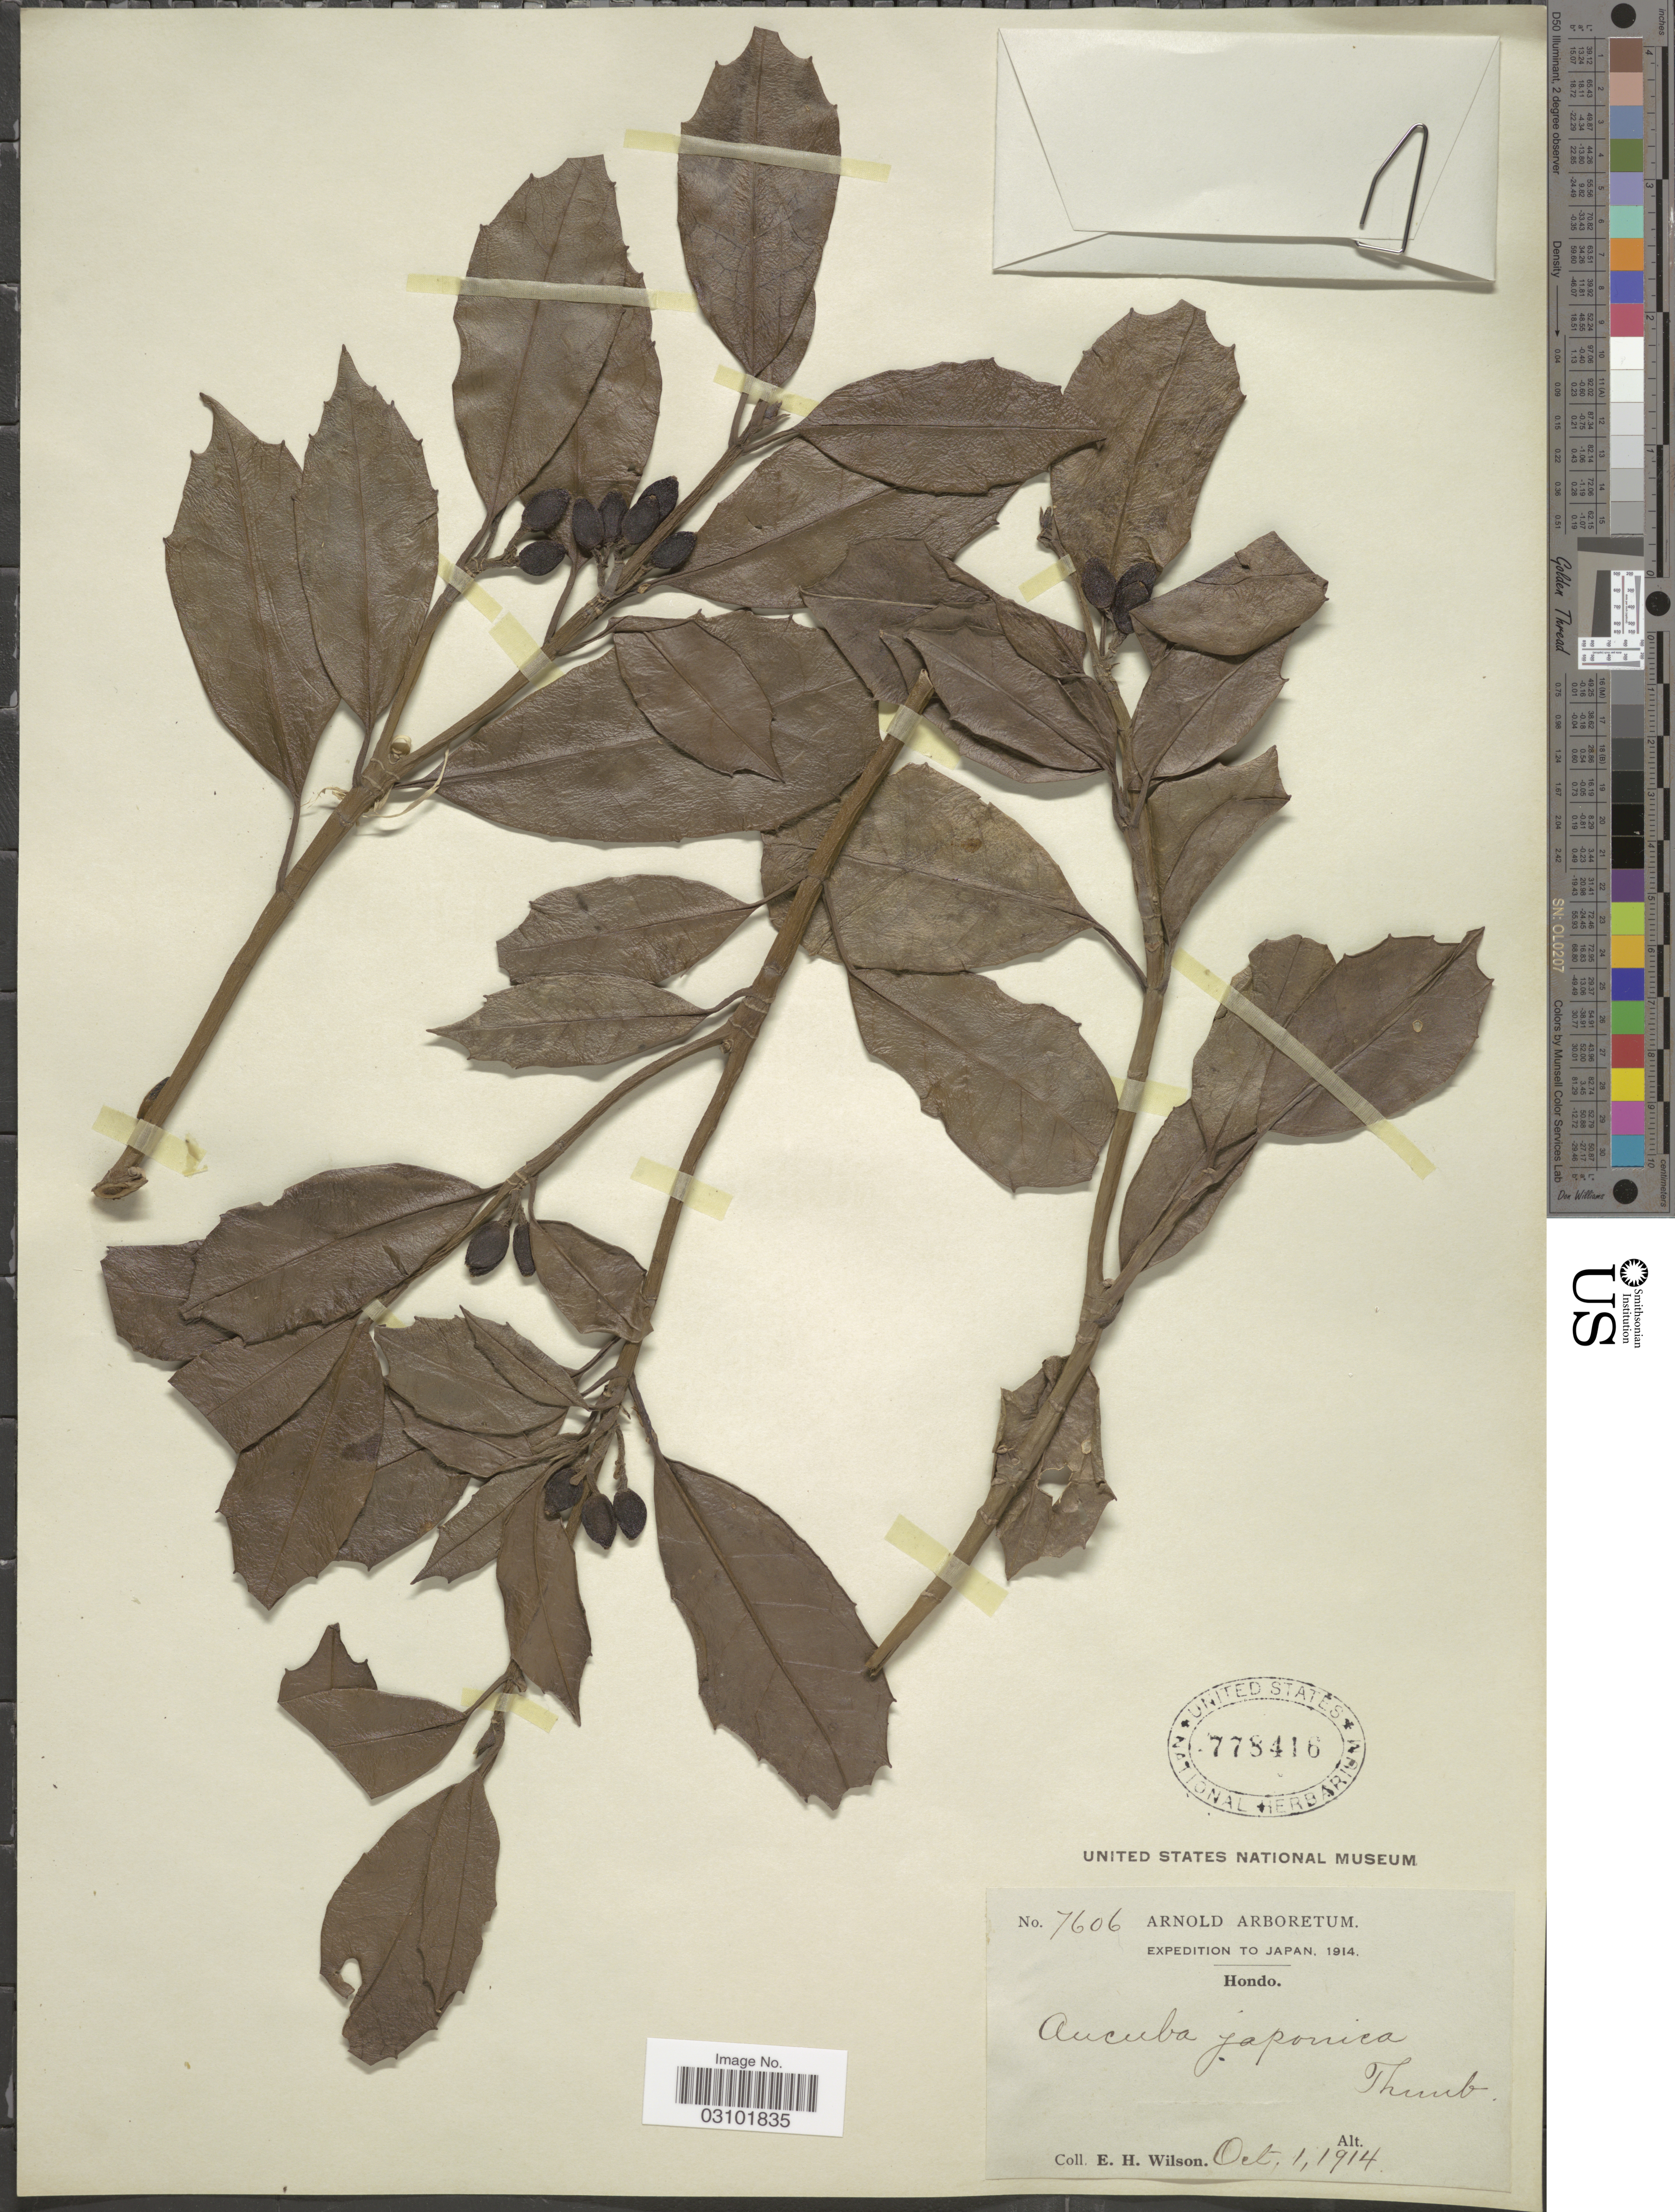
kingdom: Plantae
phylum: Tracheophyta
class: Magnoliopsida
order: Garryales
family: Garryaceae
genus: Aucuba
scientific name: Aucuba japonica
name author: Thunb.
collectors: E. Wilson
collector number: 7606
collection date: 1914-10-01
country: Japan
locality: Hondo.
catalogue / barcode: US 778416